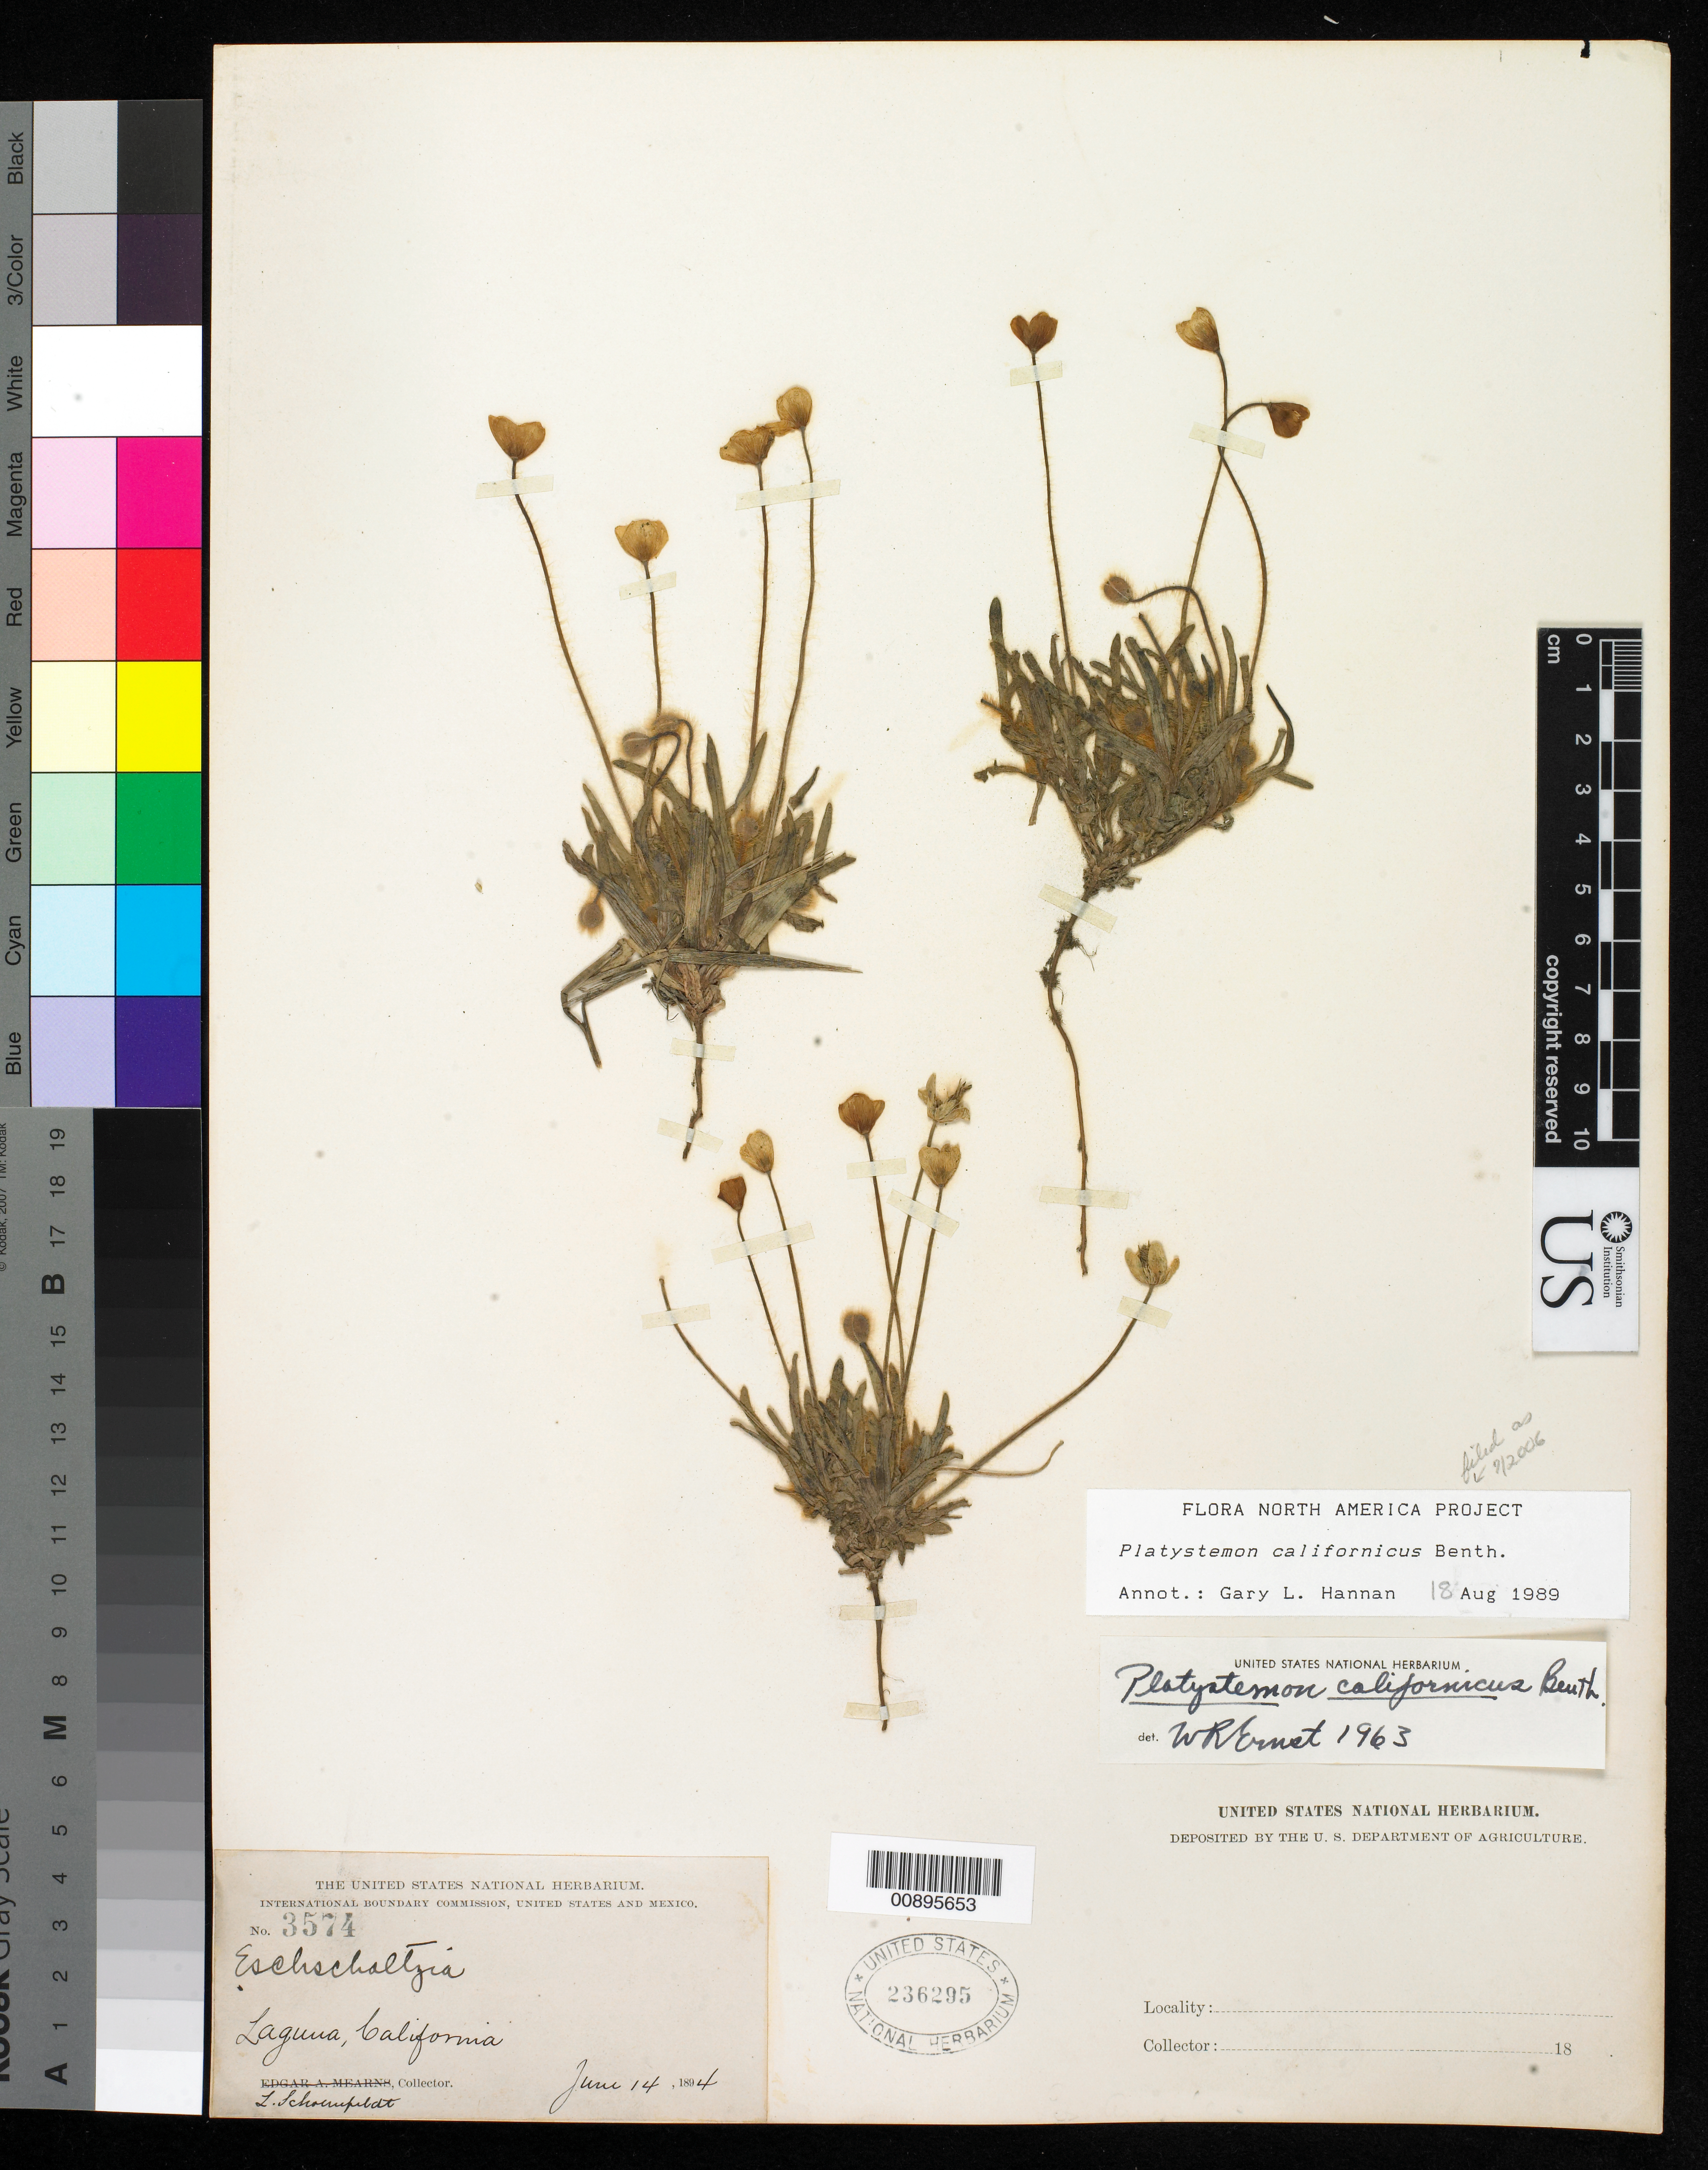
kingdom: Plantae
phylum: Tracheophyta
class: Magnoliopsida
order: Ranunculales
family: Papaveraceae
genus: Platystemon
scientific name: Platystemon californicus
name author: Benth.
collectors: L. Schoenfeldt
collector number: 3574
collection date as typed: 14 Jun 1894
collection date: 1894-06-14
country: United States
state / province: California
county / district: Orange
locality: Laguna, California.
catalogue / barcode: US 236295